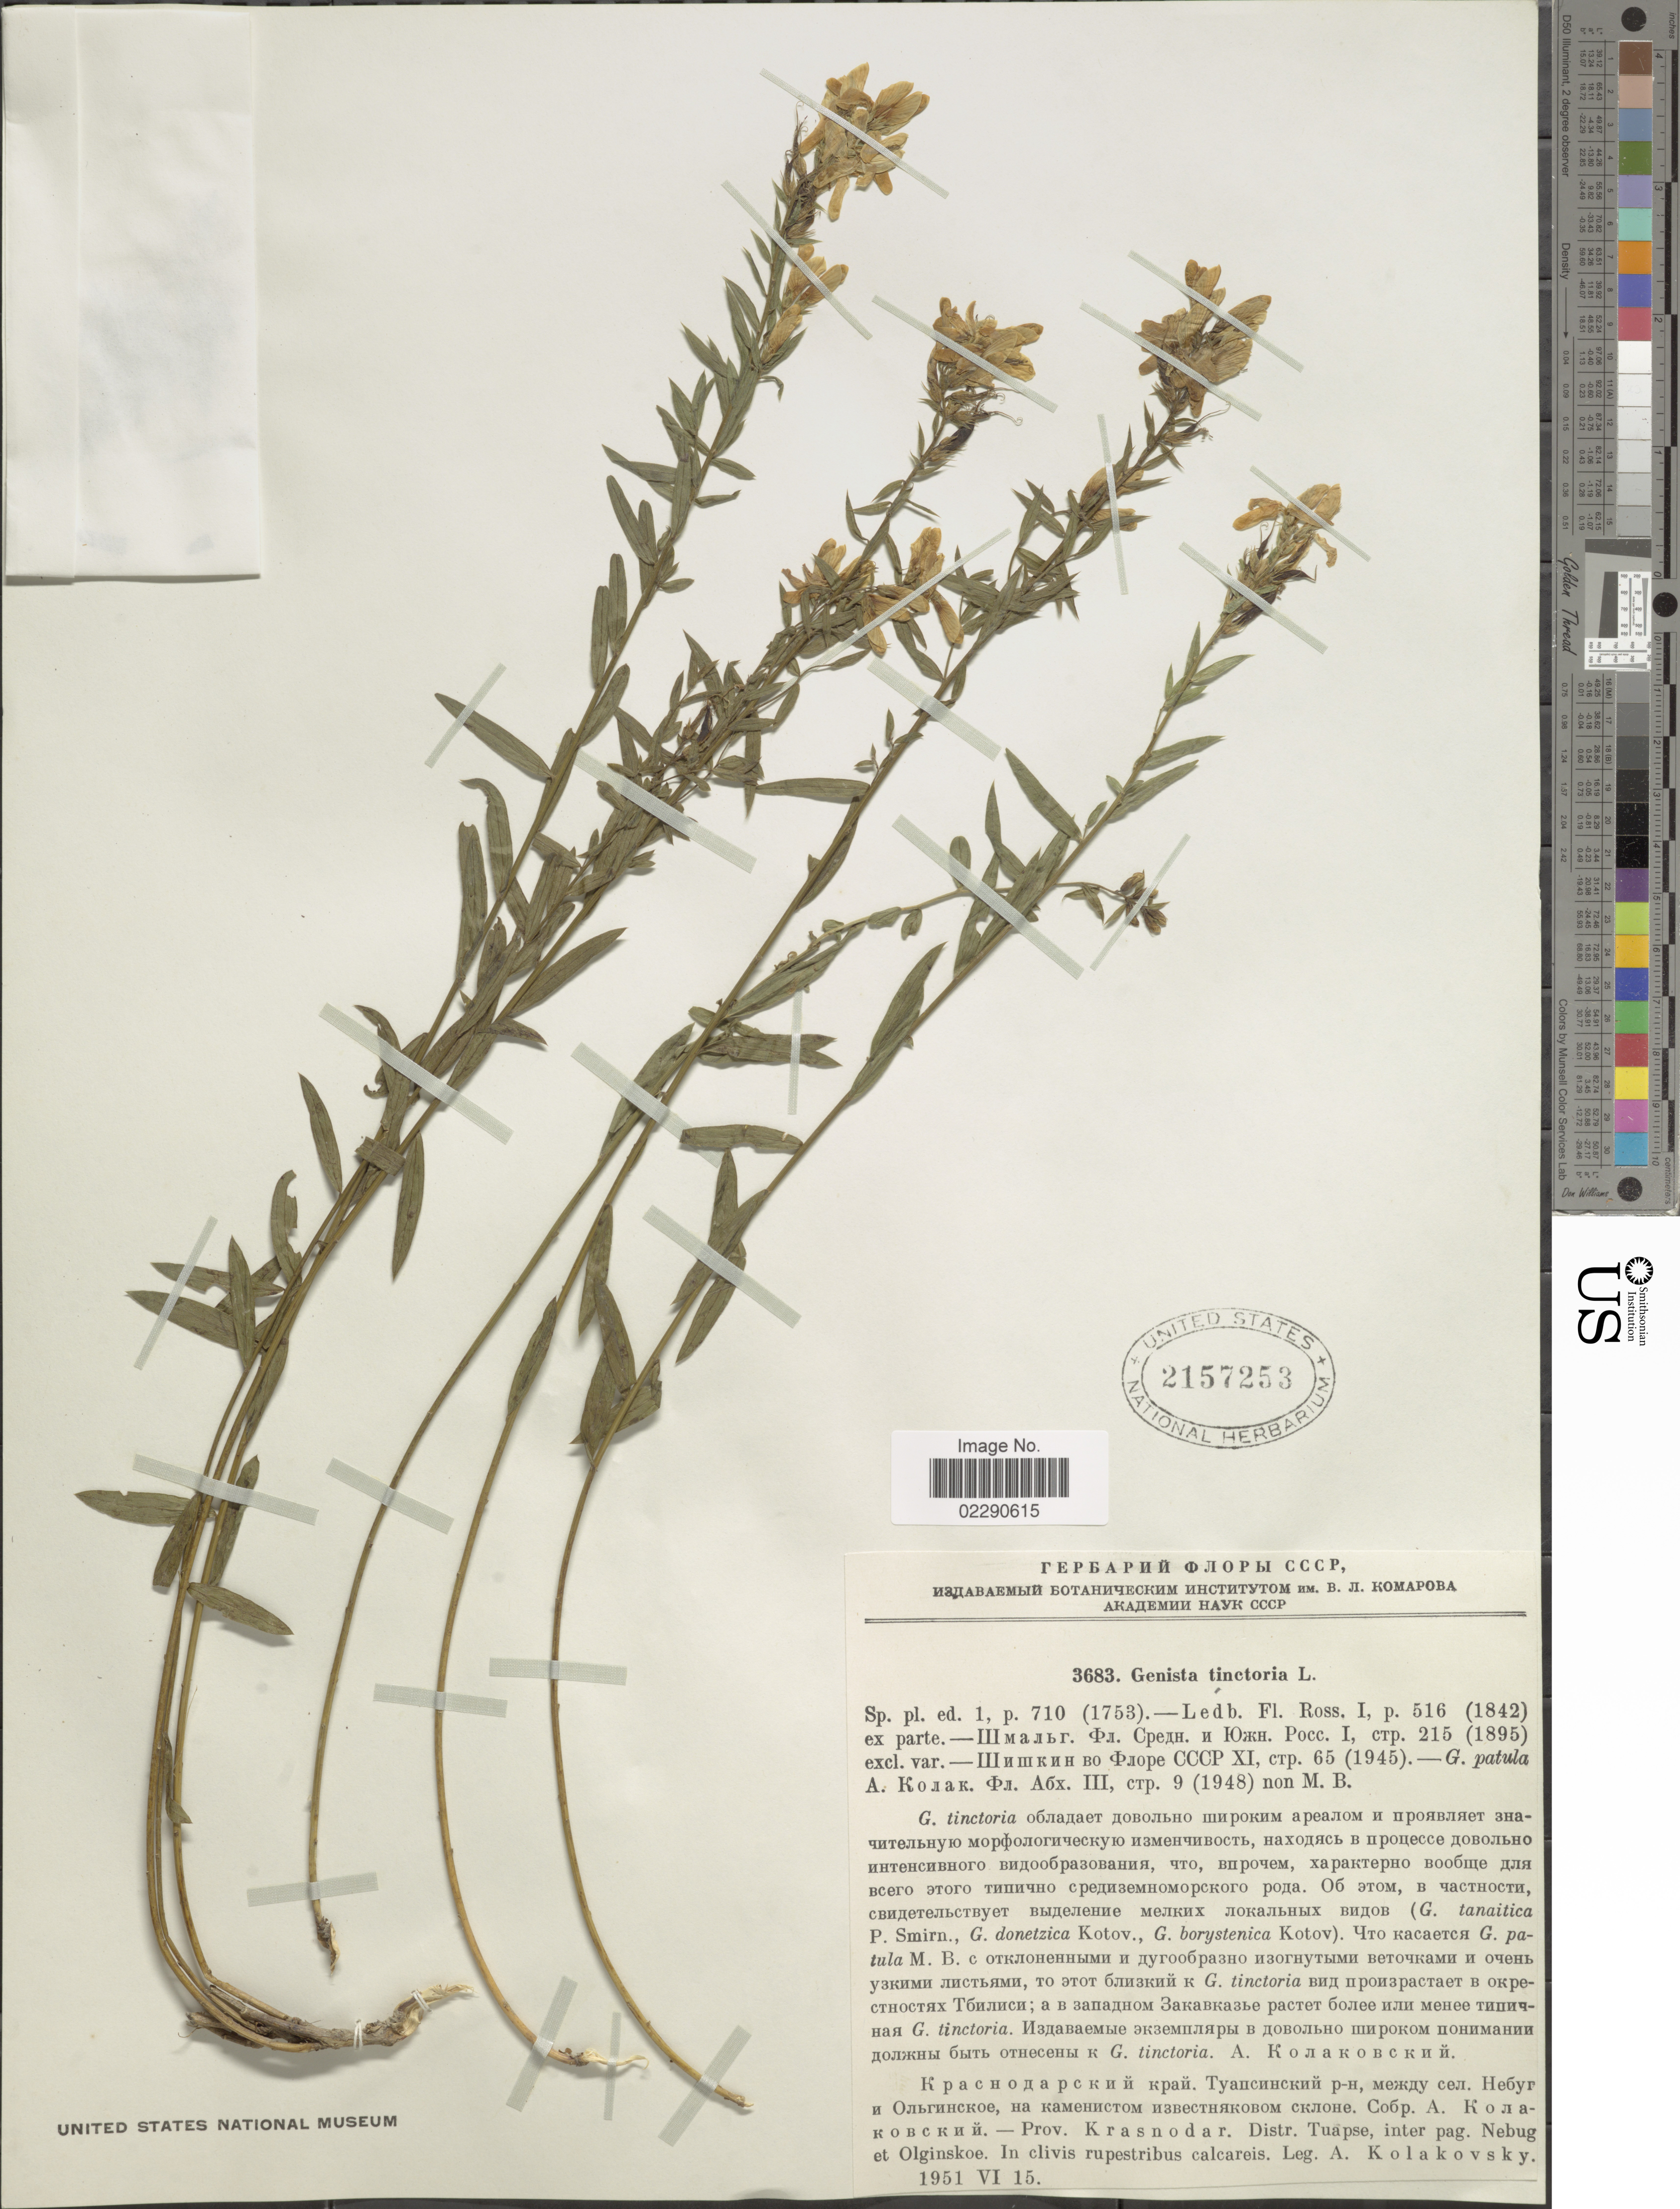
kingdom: Plantae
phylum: Tracheophyta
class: Magnoliopsida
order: Fabales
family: Fabaceae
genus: Genista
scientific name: Genista tinctoria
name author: L.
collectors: A. Kolakovsky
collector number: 3683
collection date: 1951-06-15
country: Russian Federation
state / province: Krasnodar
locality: Distr. Tuapse, inter pag. Nebug et Olginskoe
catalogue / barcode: US 2157253